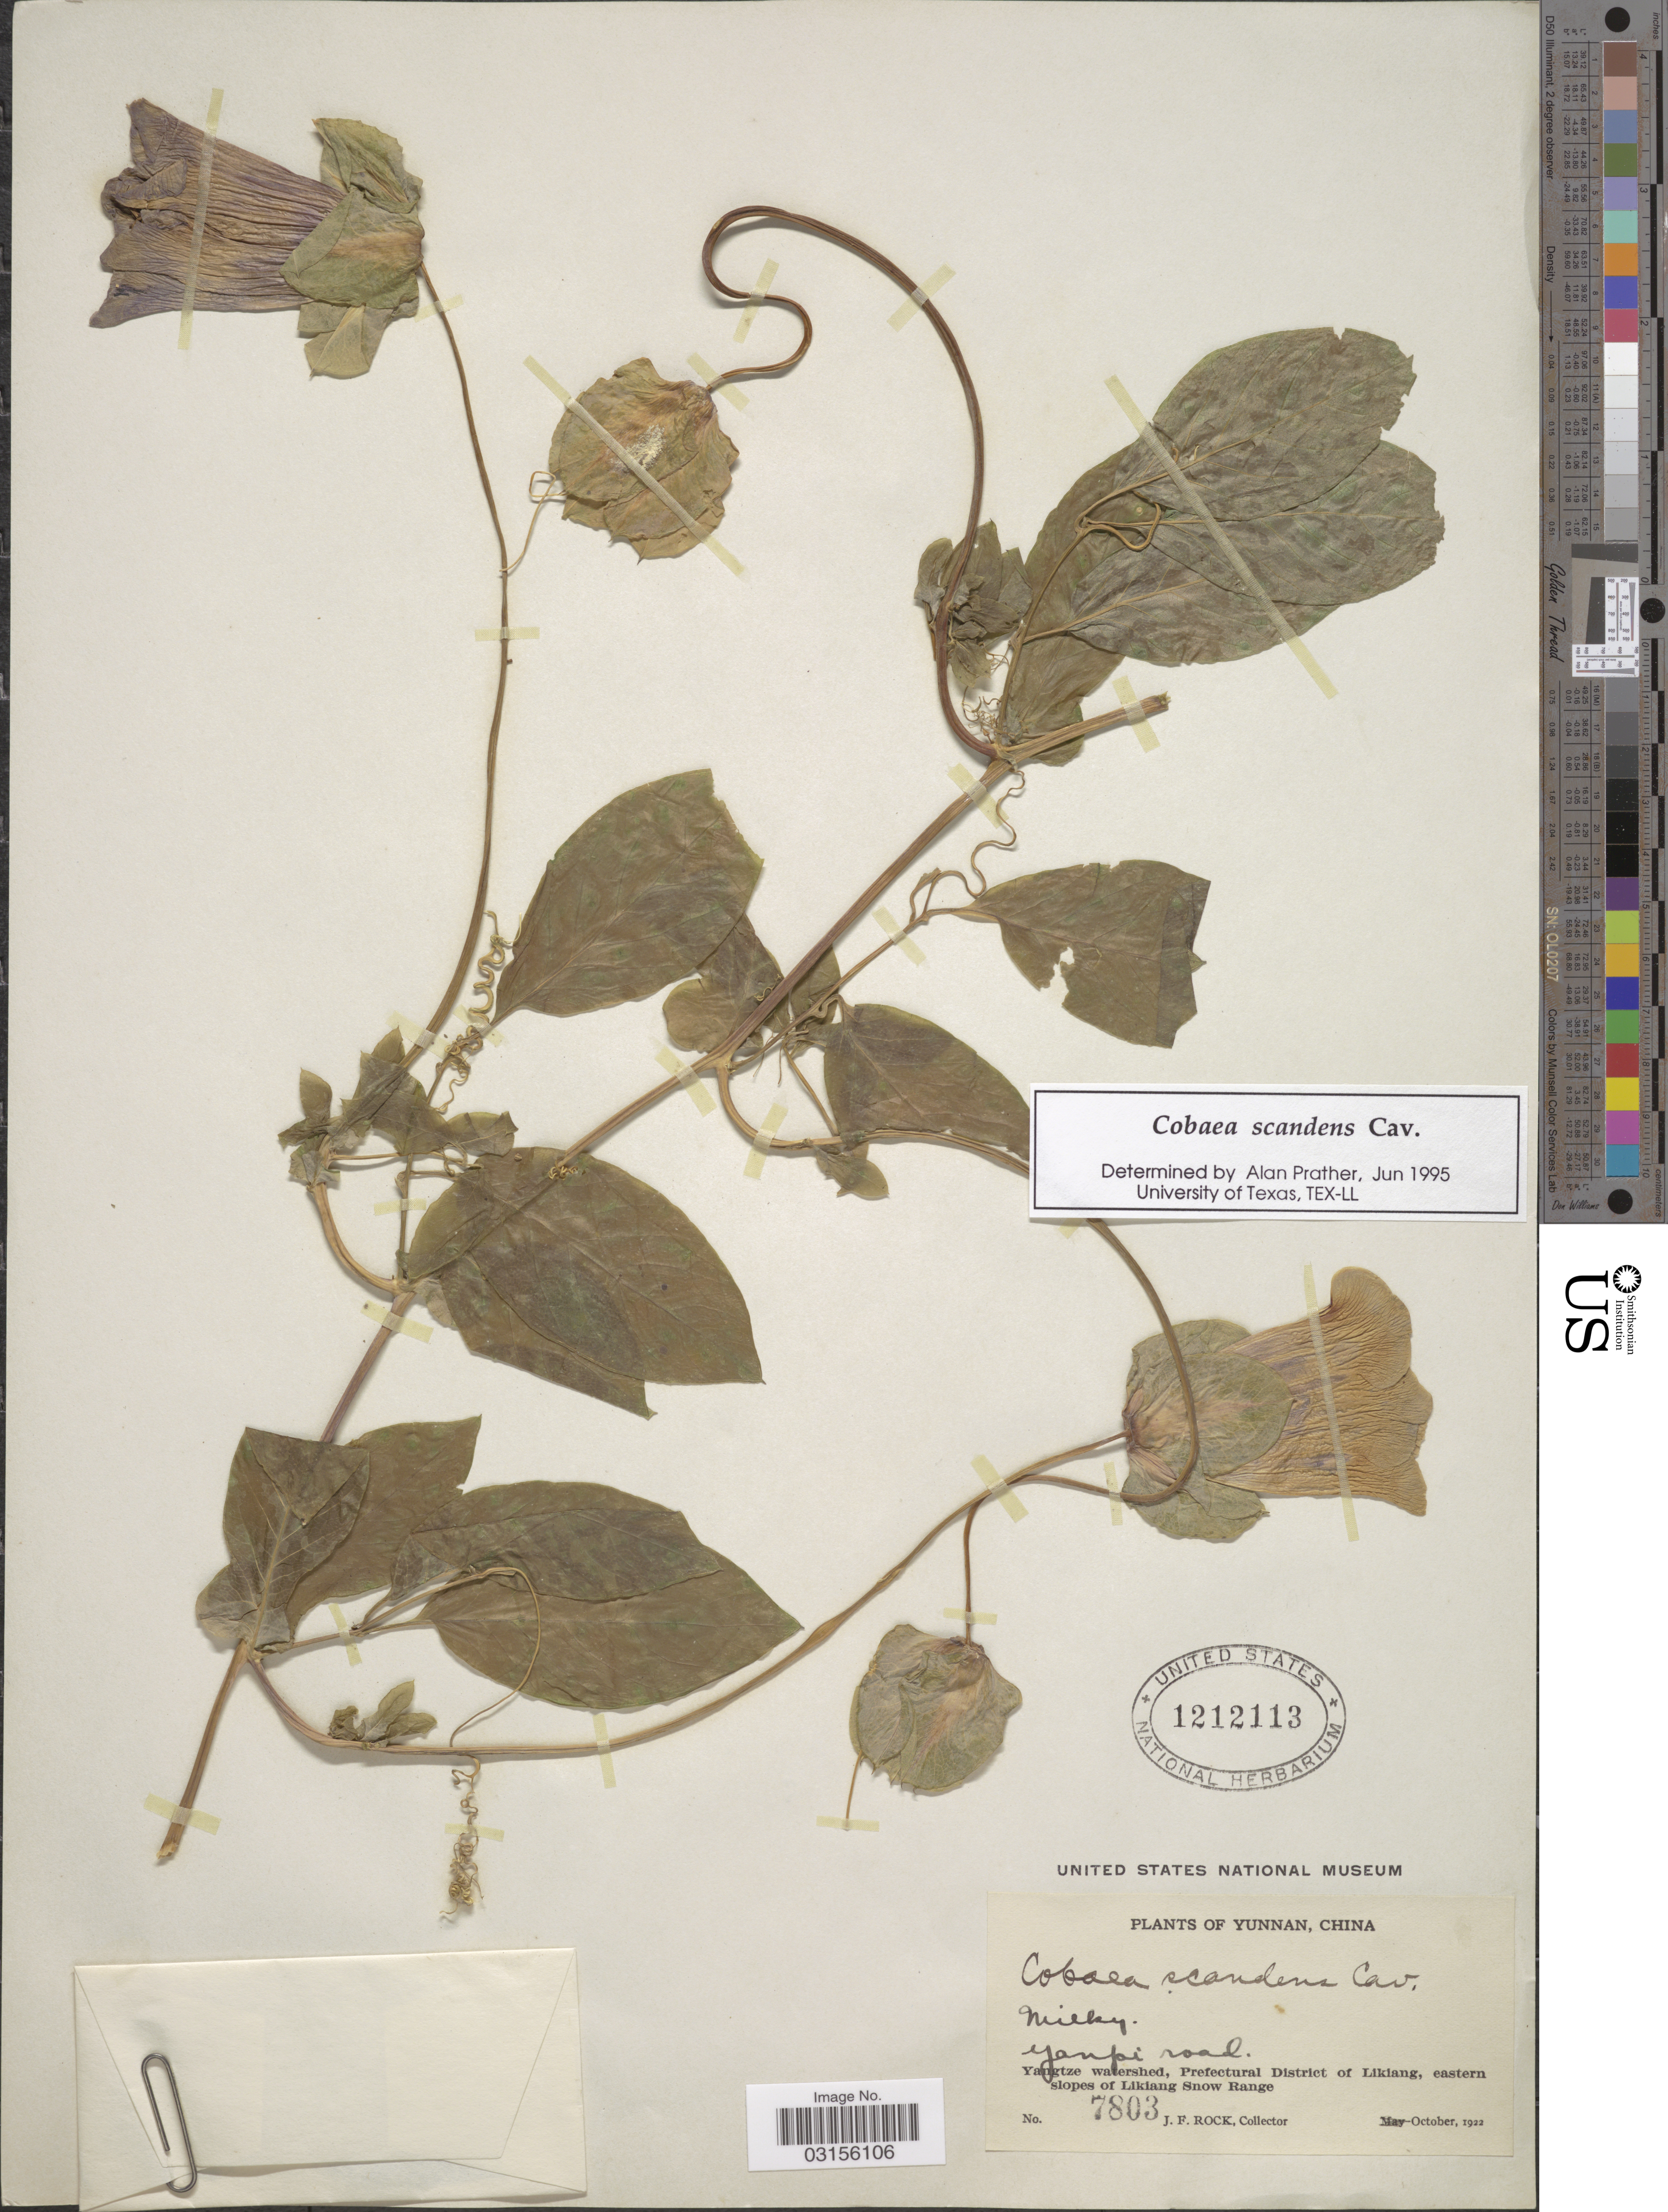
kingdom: Plantae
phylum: Tracheophyta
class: Magnoliopsida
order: Ericales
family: Polemoniaceae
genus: Cobaea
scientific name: Cobaea scandens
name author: Cav.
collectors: J. Rock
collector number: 7803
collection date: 1922-10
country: China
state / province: Yunnan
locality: Yanpi road. Yangtze watershed, Prefectural District of Likiang, eastern slopes of Likiang Snow Range.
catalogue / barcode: US 1212113